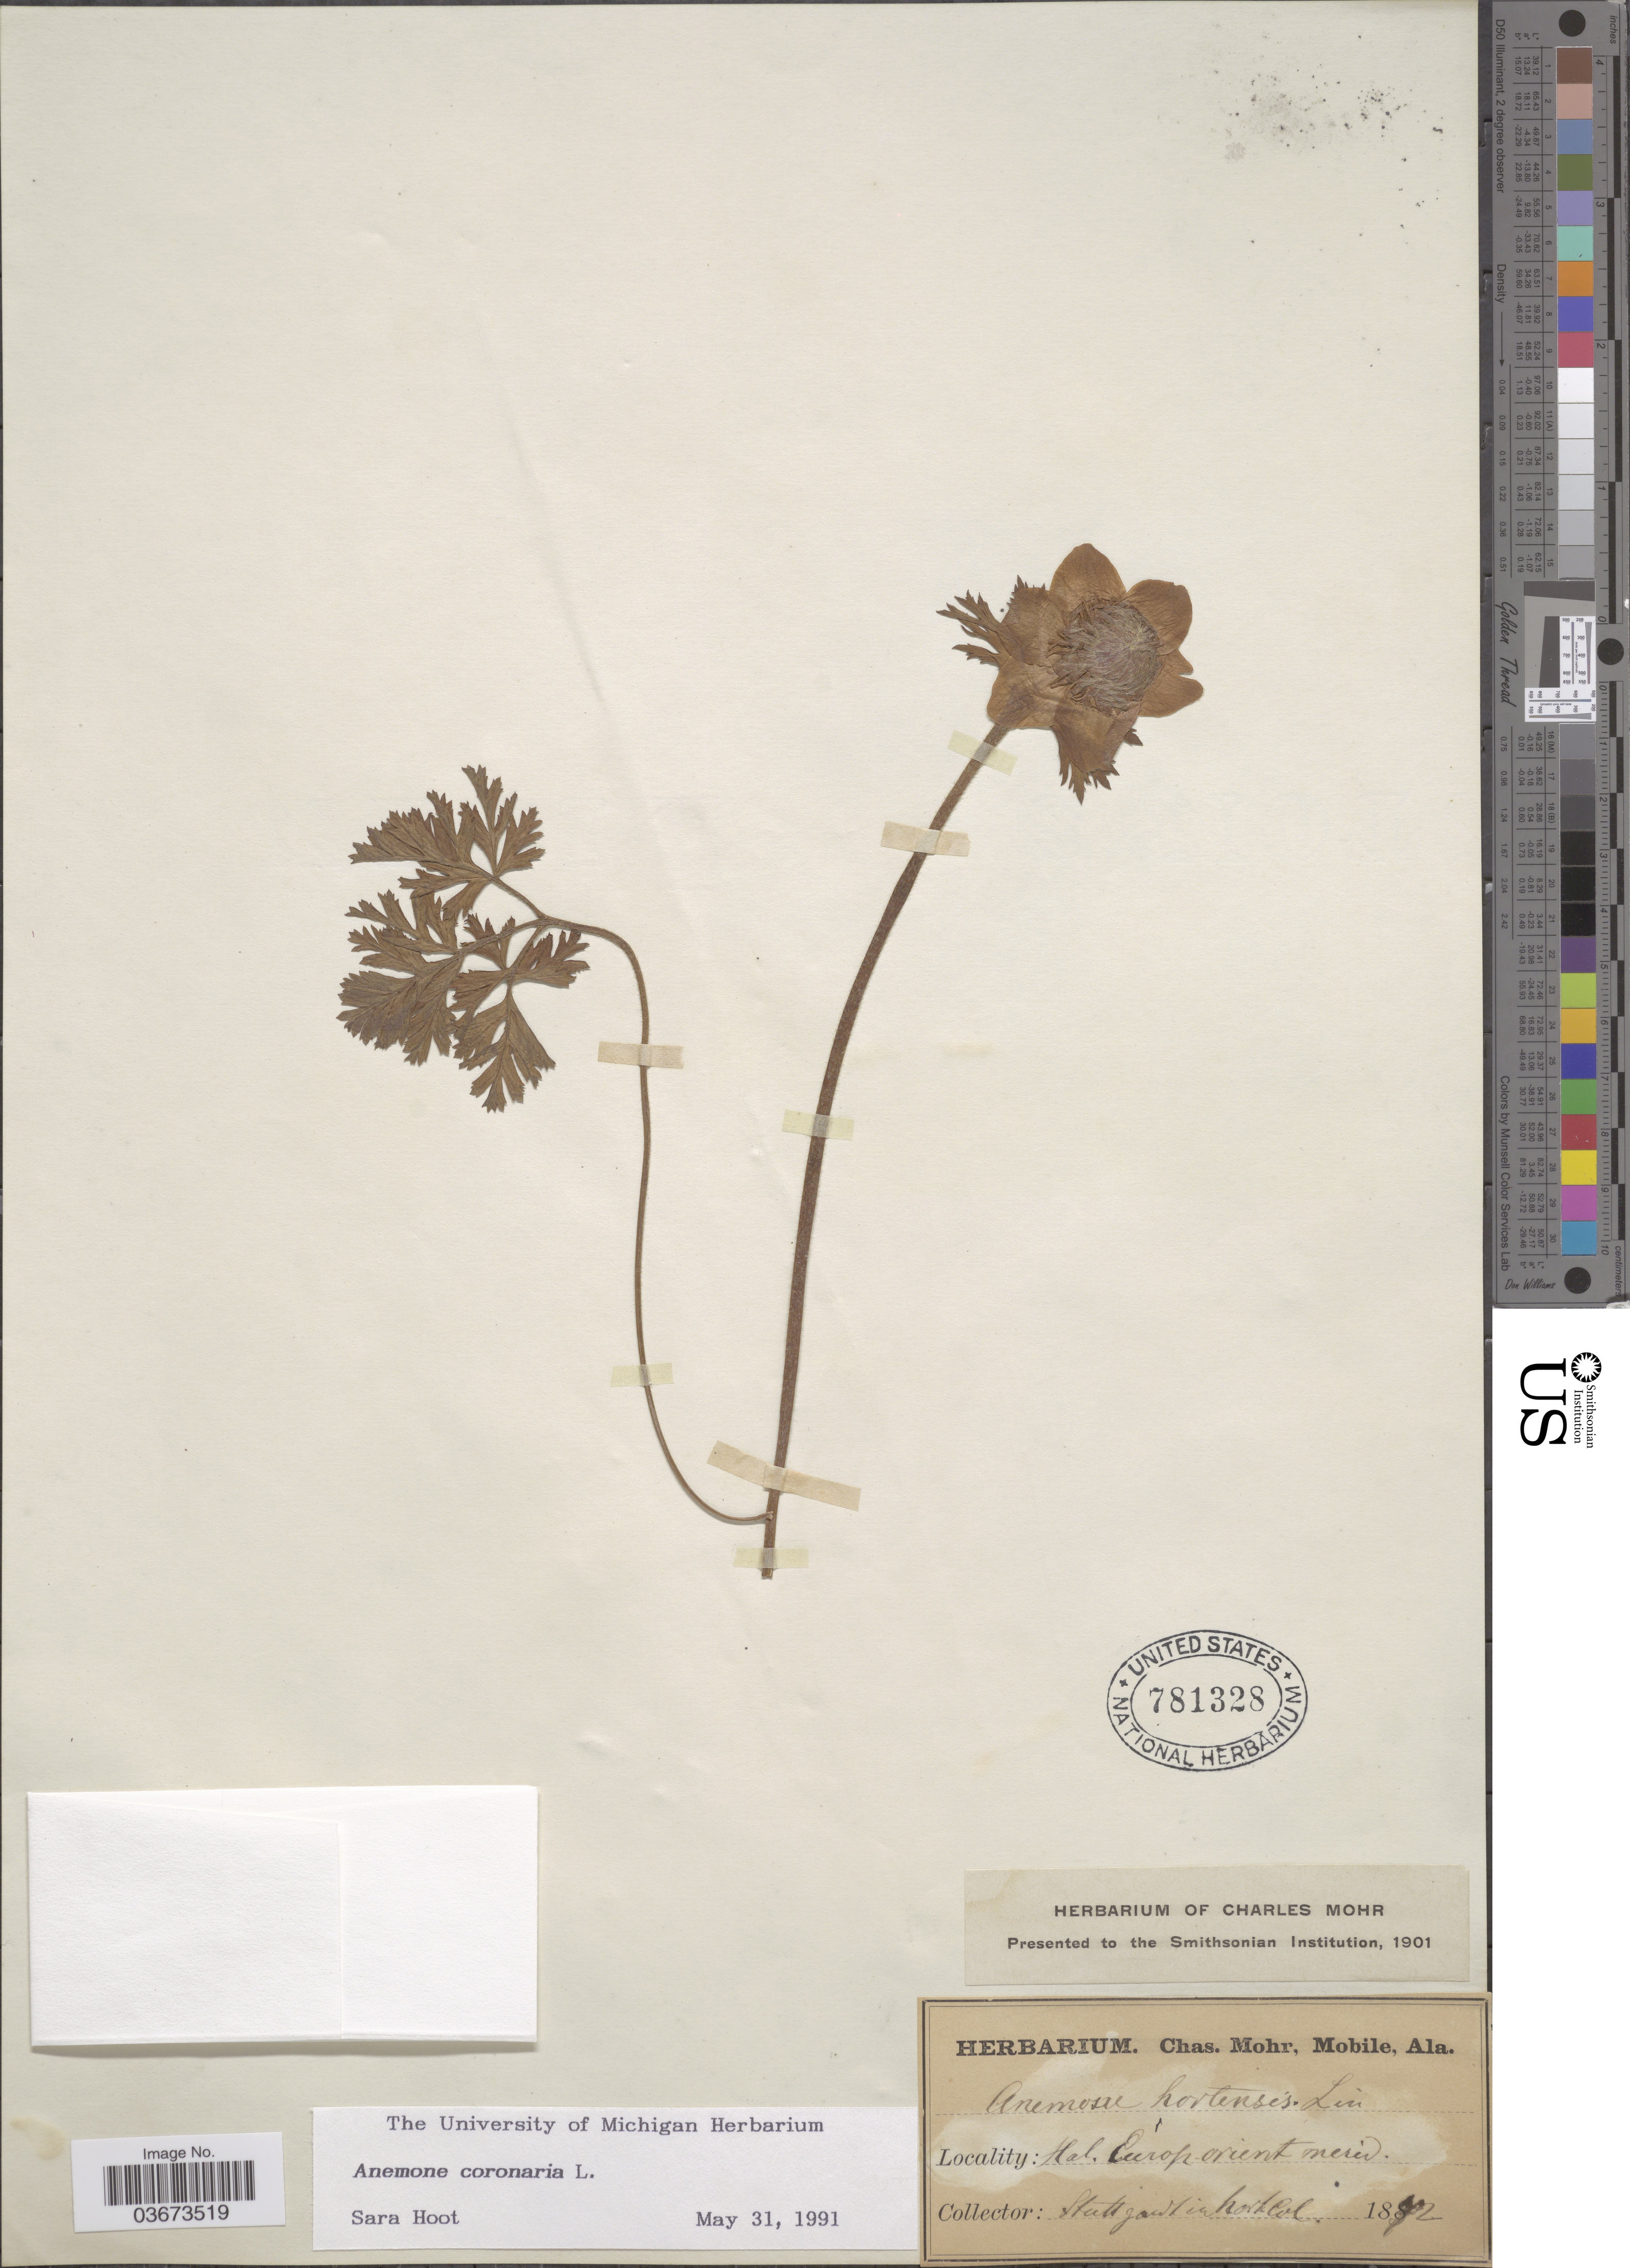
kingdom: Plantae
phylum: Tracheophyta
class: Magnoliopsida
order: Ranunculales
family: Ranunculaceae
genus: Anemone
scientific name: Anemone coronaria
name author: L.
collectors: ex herb. C. Mohr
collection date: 1872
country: Germany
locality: Hal. Europ-orient merid. In hort cul [interpreted]. Stuttgardt.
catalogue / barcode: US 781328